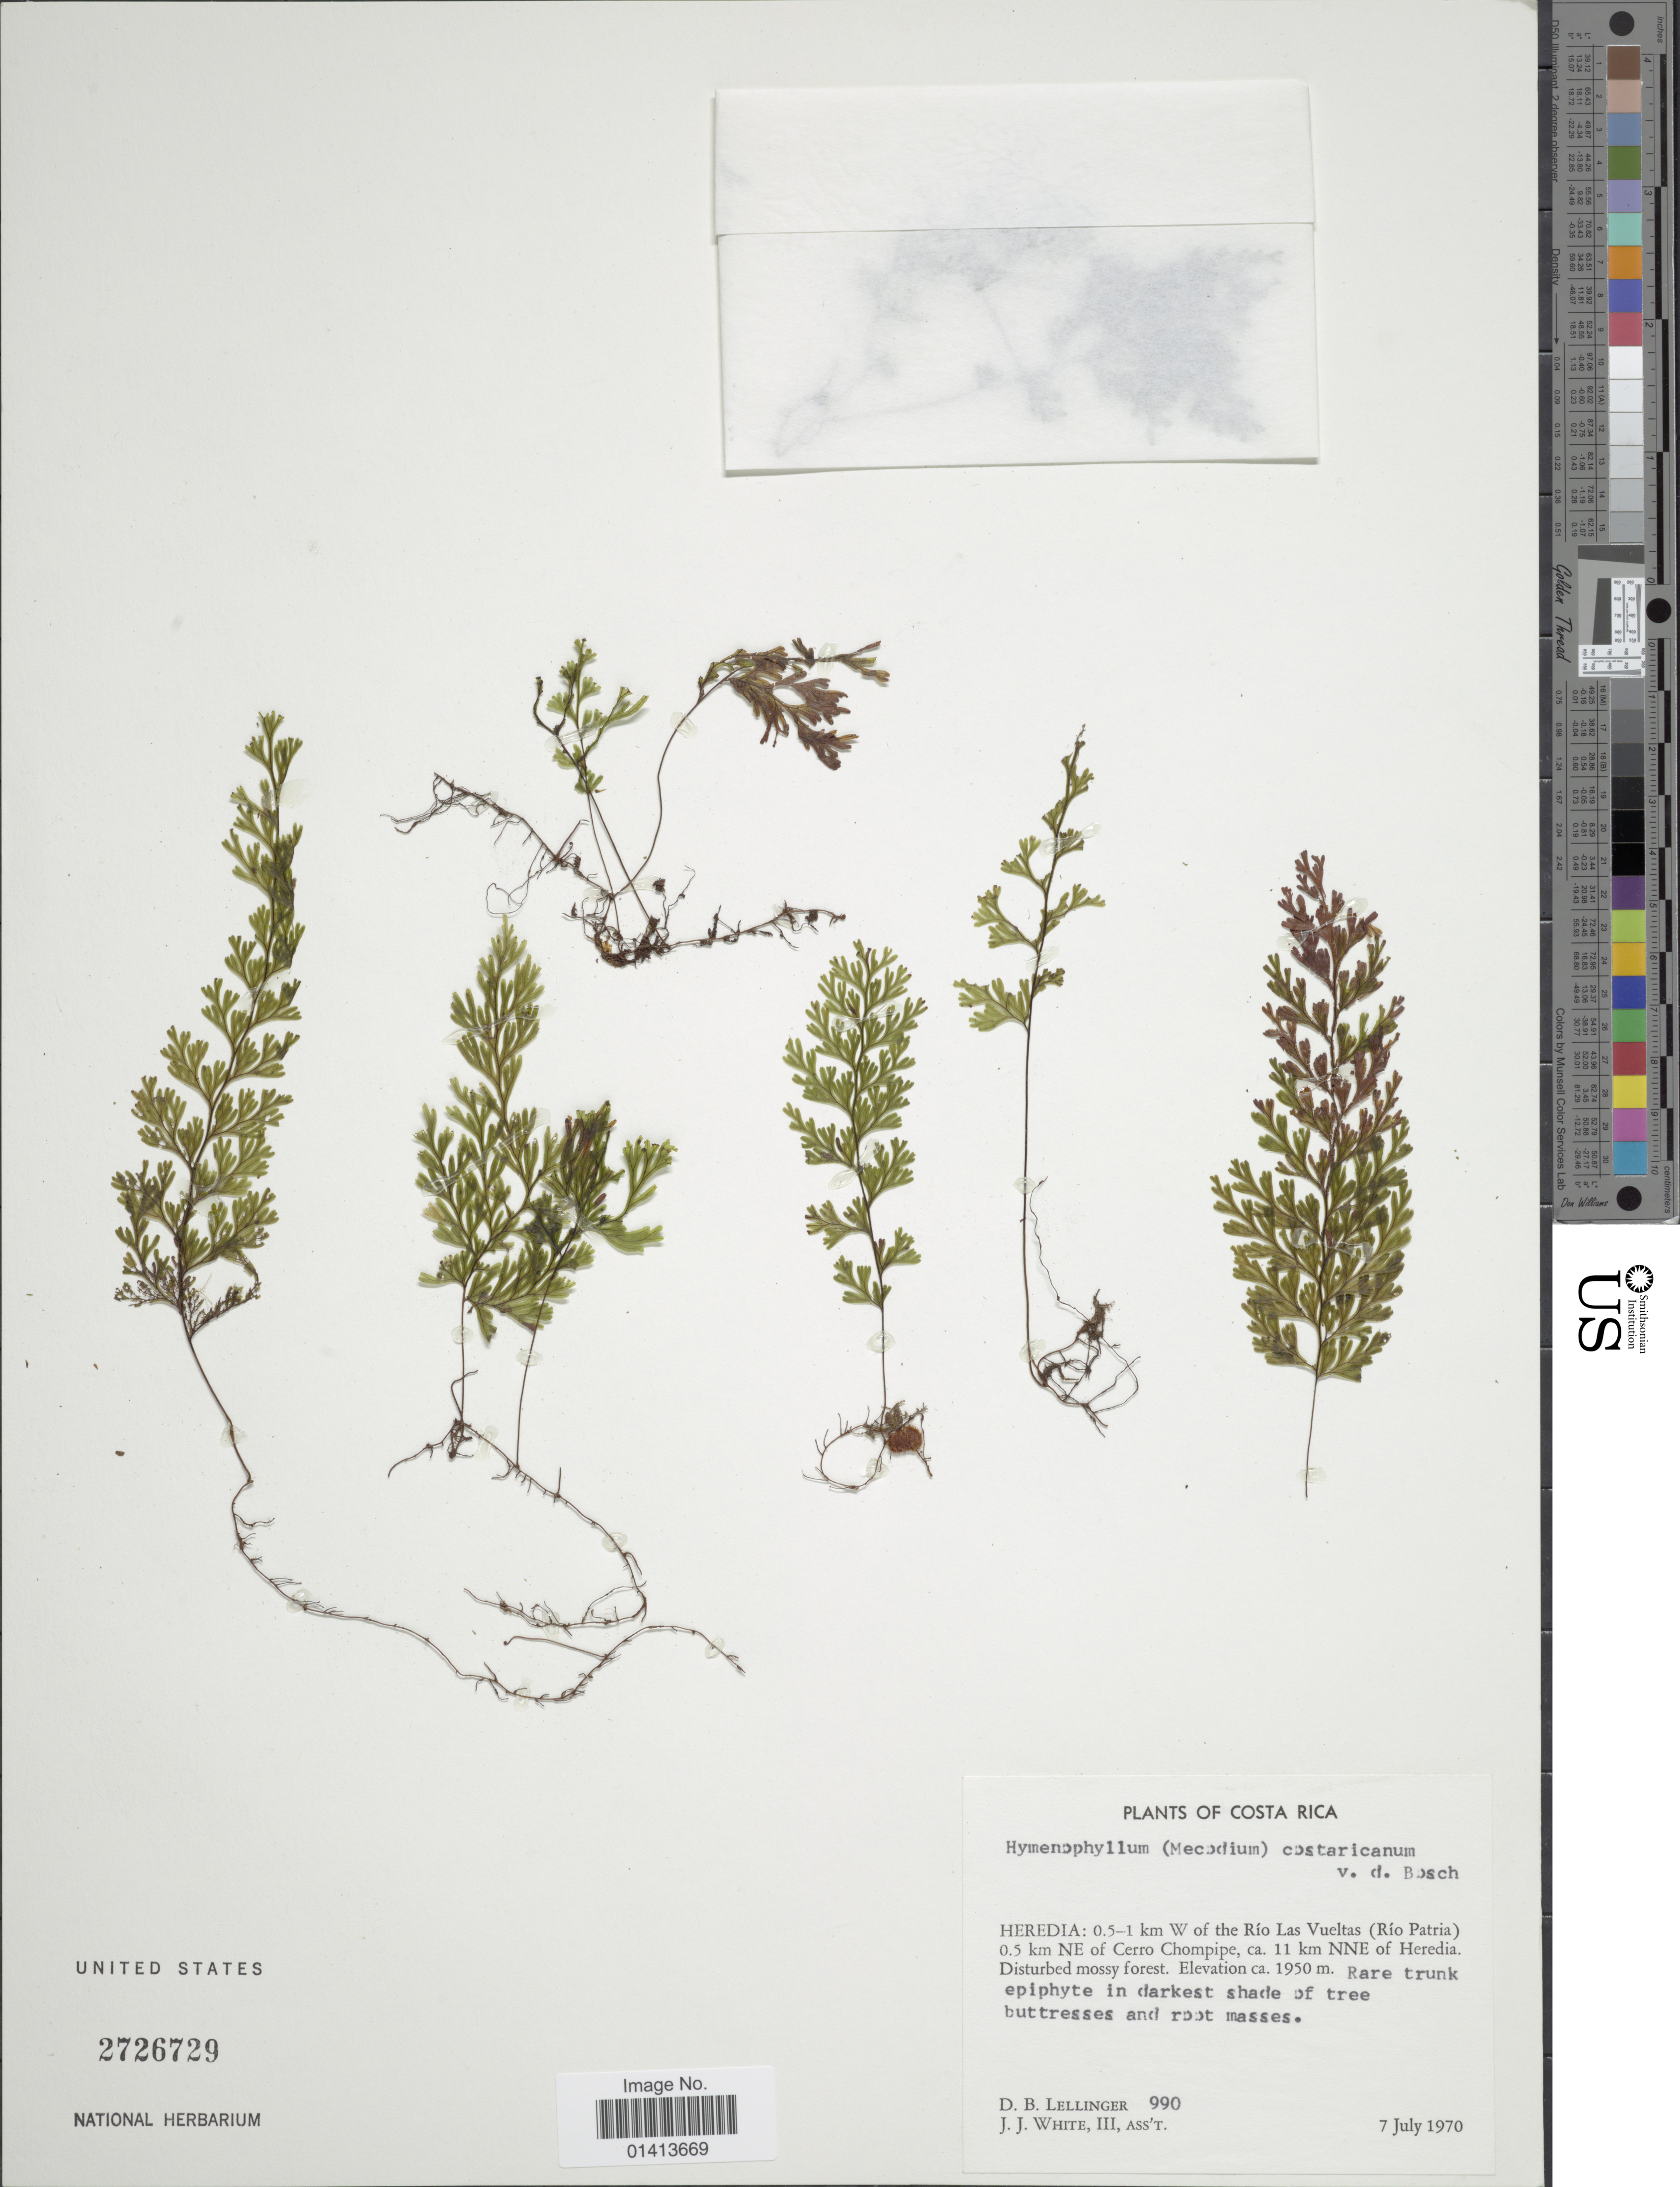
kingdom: Plantae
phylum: Tracheophyta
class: Polypodiopsida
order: Hymenophyllales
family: Hymenophyllaceae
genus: Hymenophyllum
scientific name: Hymenophyllum costaricanum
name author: Bosch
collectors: D. B. Lellinger & J. J. White III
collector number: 990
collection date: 1970-07-07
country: Costa Rica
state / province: Heredia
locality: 0.5-1 km W of of the Rio Las Vueltas (Rio Patria) 0.5 km NE of Cerro Chompipe, ca 11 km NNE of Heredia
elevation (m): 1950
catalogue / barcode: US 2726729